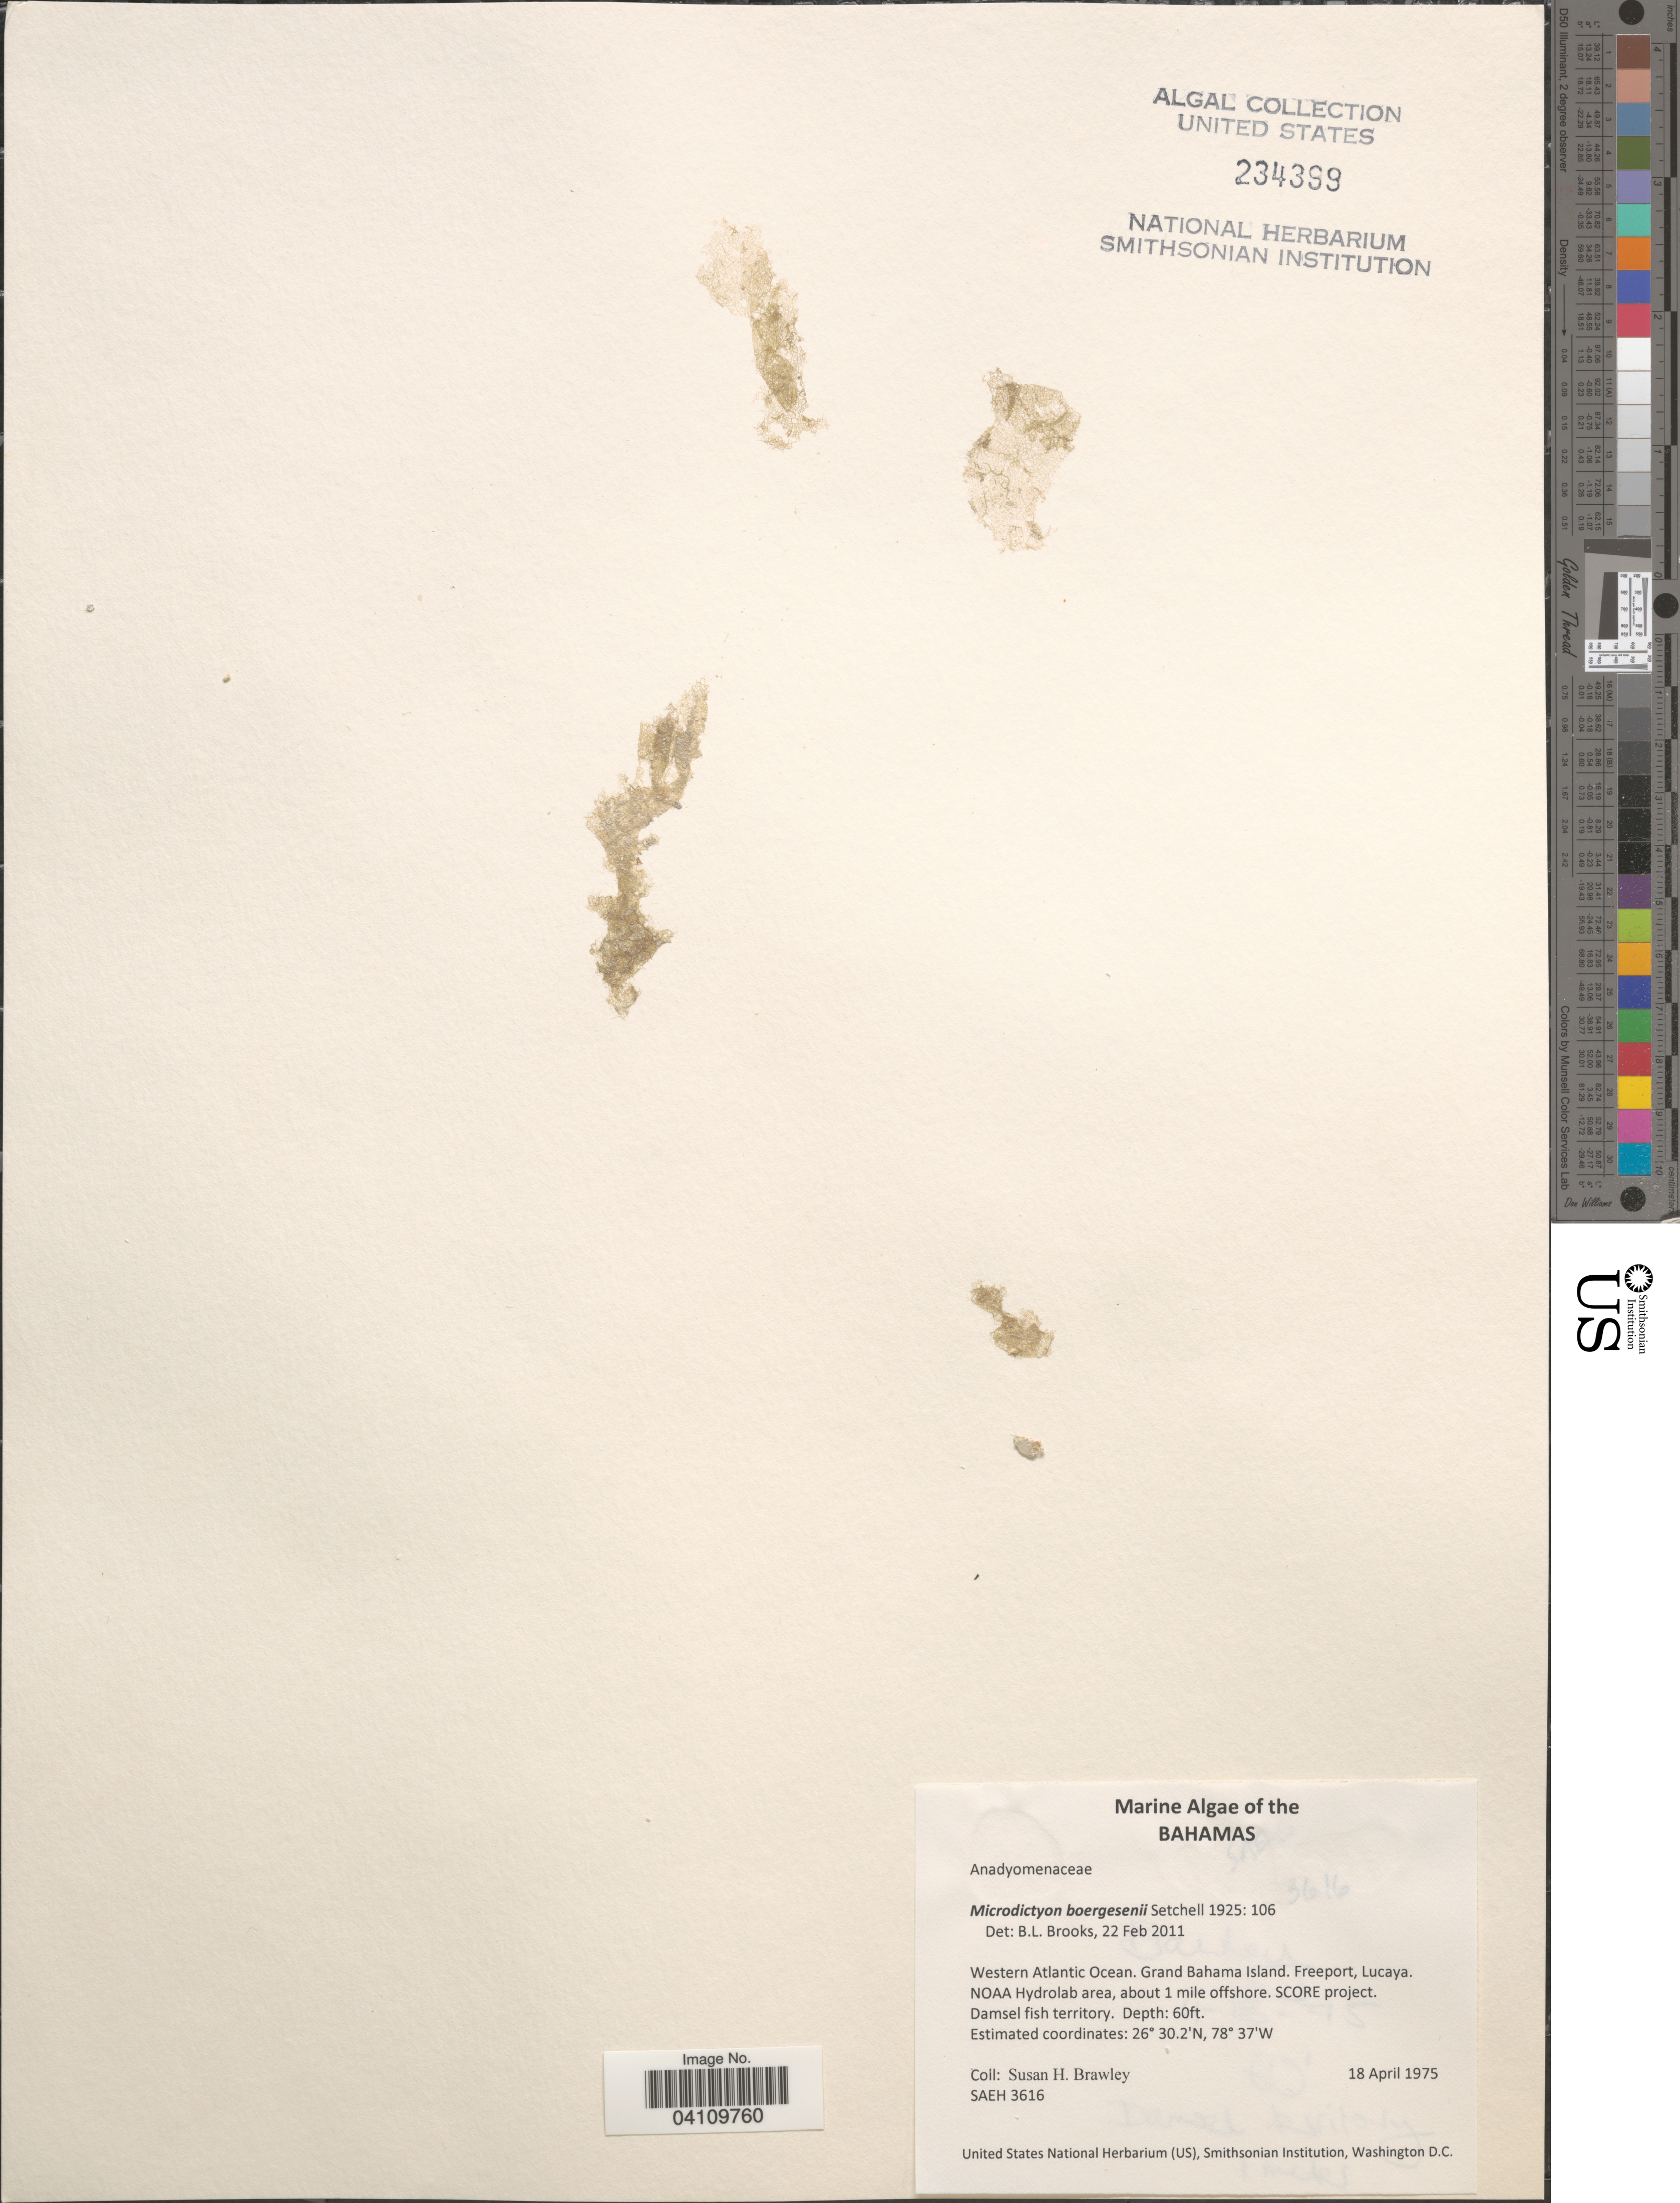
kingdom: Plantae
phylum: Chlorophyta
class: Ulvophyceae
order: Cladophorales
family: Anadyomenaceae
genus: Microdictyon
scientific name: Microdictyon boergesenii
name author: Setch.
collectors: S. Brawley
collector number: SAEH 3616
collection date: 1975-04-18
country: Bahamas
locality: Western Atlantic Ocean. Grand Bahama Island. Freeport, Lucaya. NOAA Hydrolab area, about 1 mile offshore. SCORE project.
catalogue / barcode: US 234399